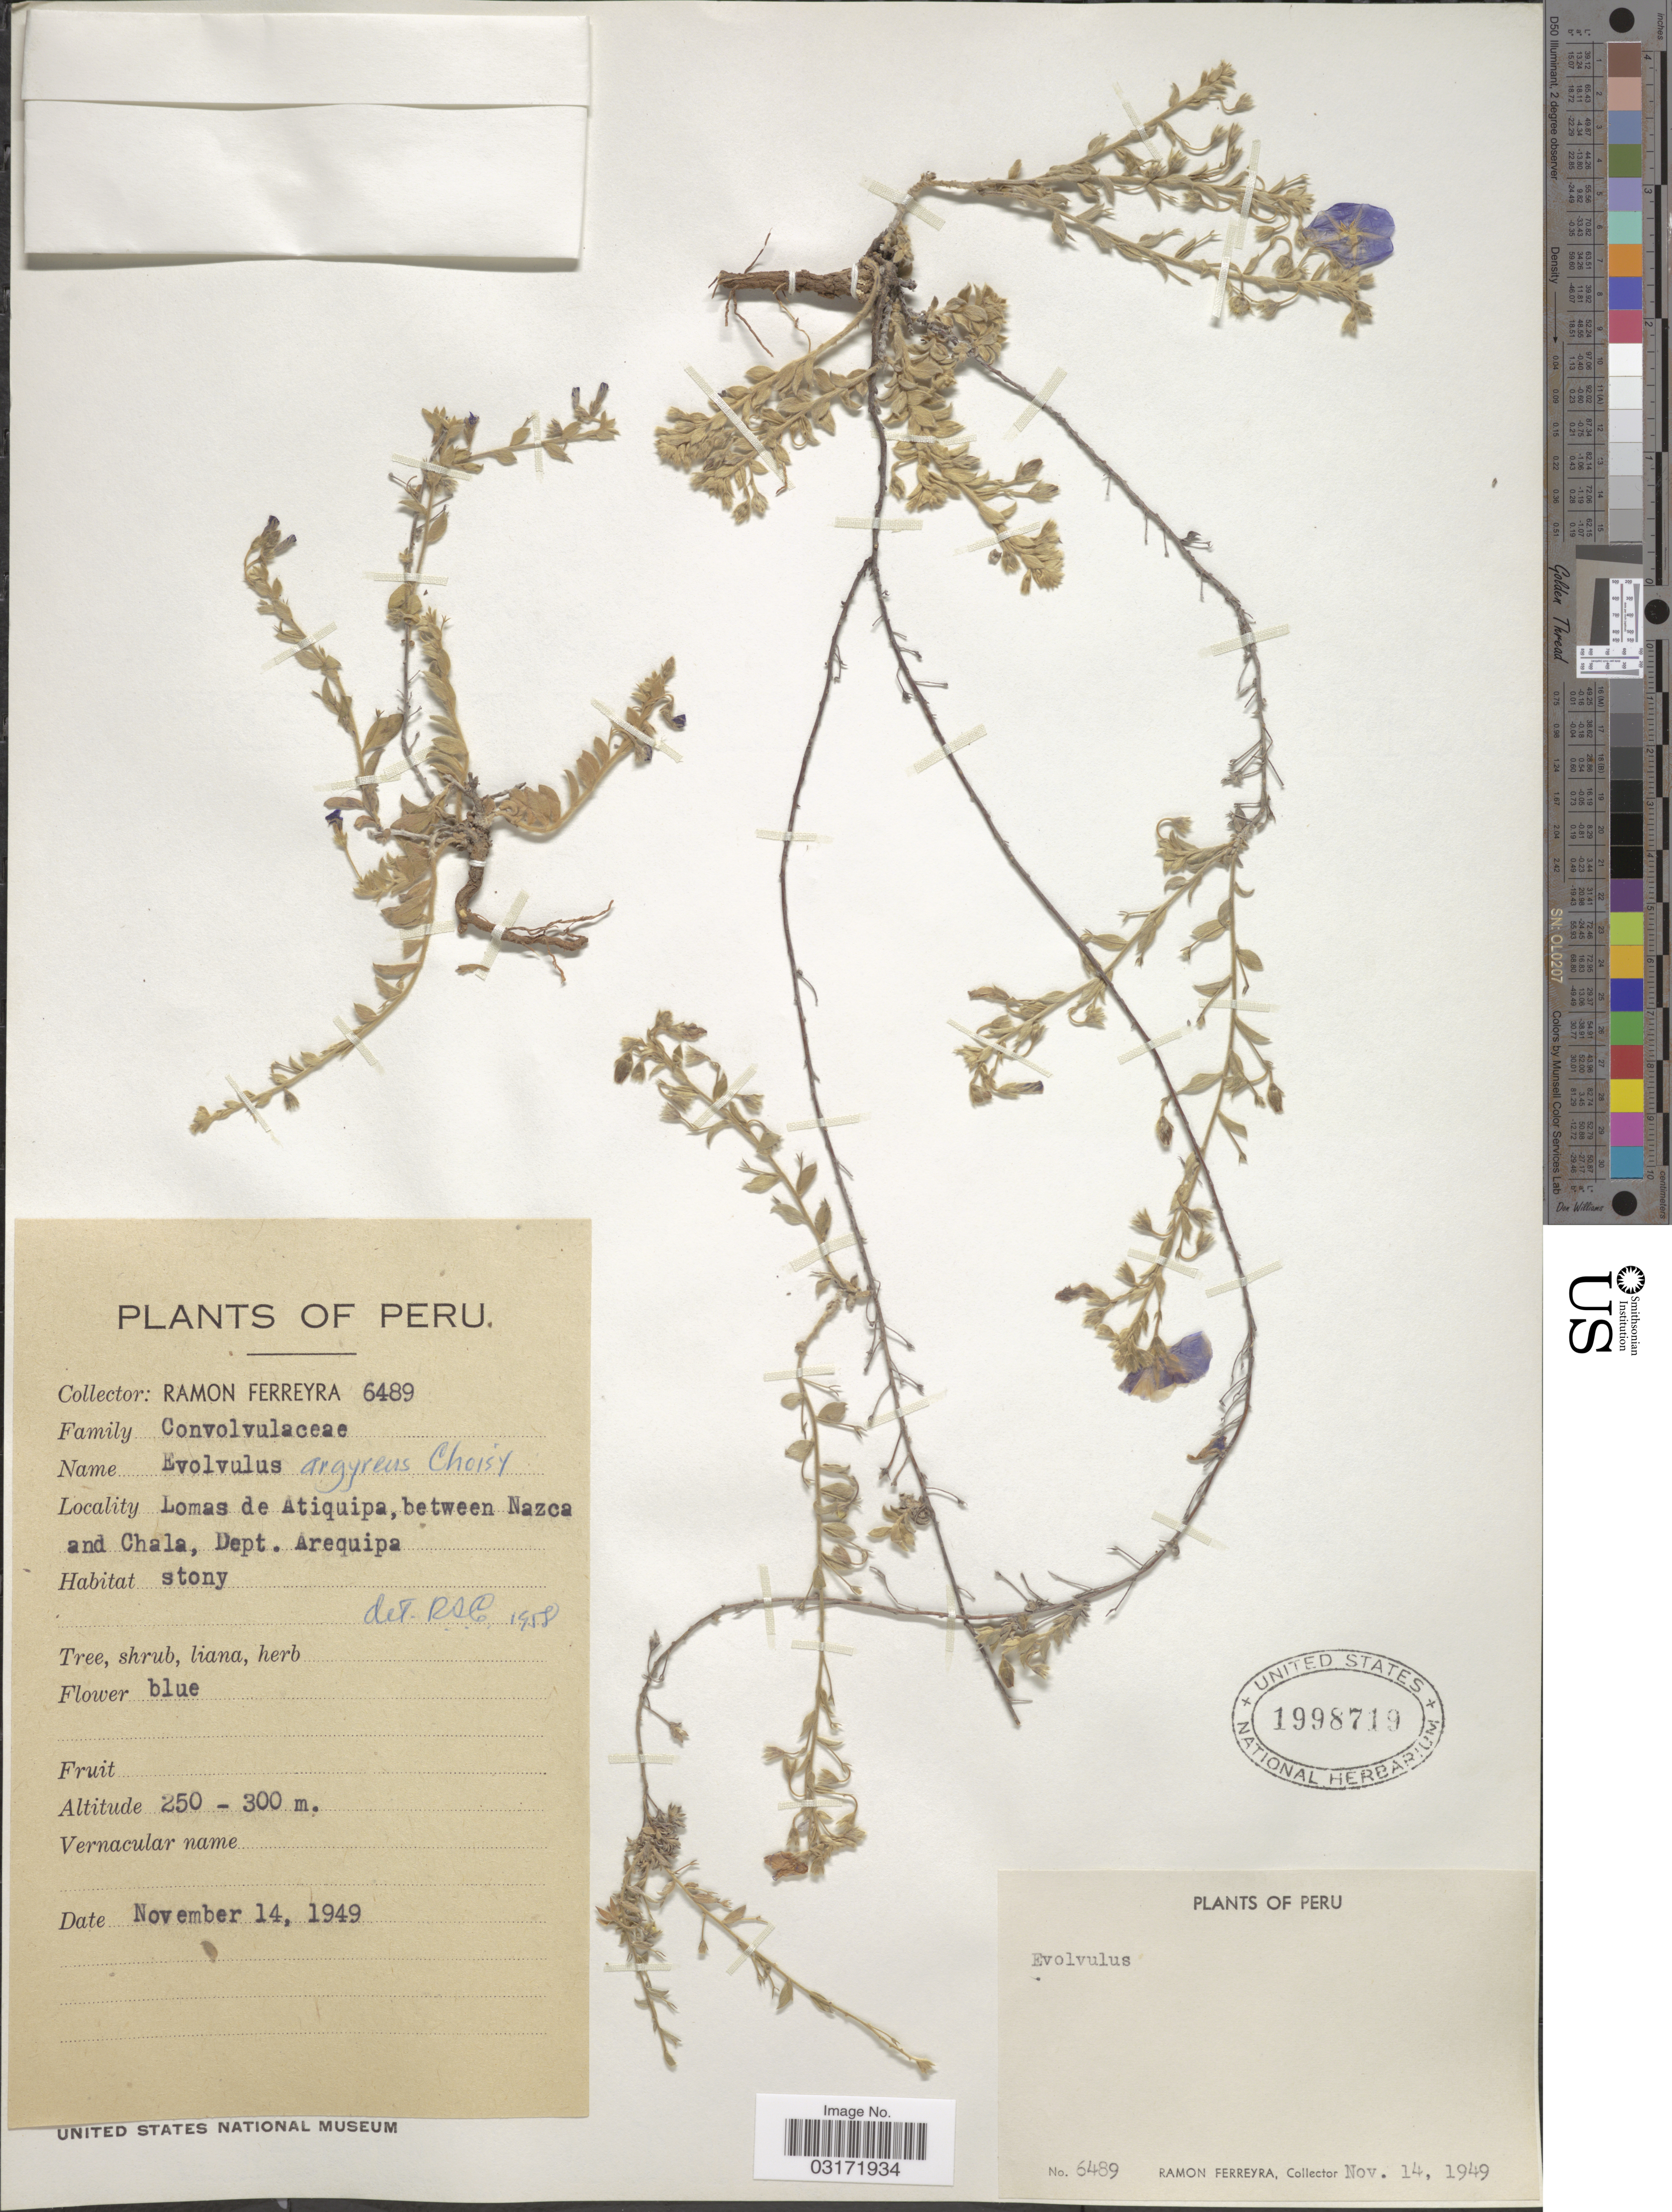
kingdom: Plantae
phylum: Tracheophyta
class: Magnoliopsida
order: Solanales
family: Convolvulaceae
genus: Evolvulus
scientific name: Evolvulus argyreus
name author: Choisy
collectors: R. A. Ferreyra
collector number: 6489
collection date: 1949-11-14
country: Peru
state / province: Arequipa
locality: Lomas de Atiquipa, between Nazca and Chala, Dept. Arequipa.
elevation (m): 250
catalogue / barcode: US 1998719